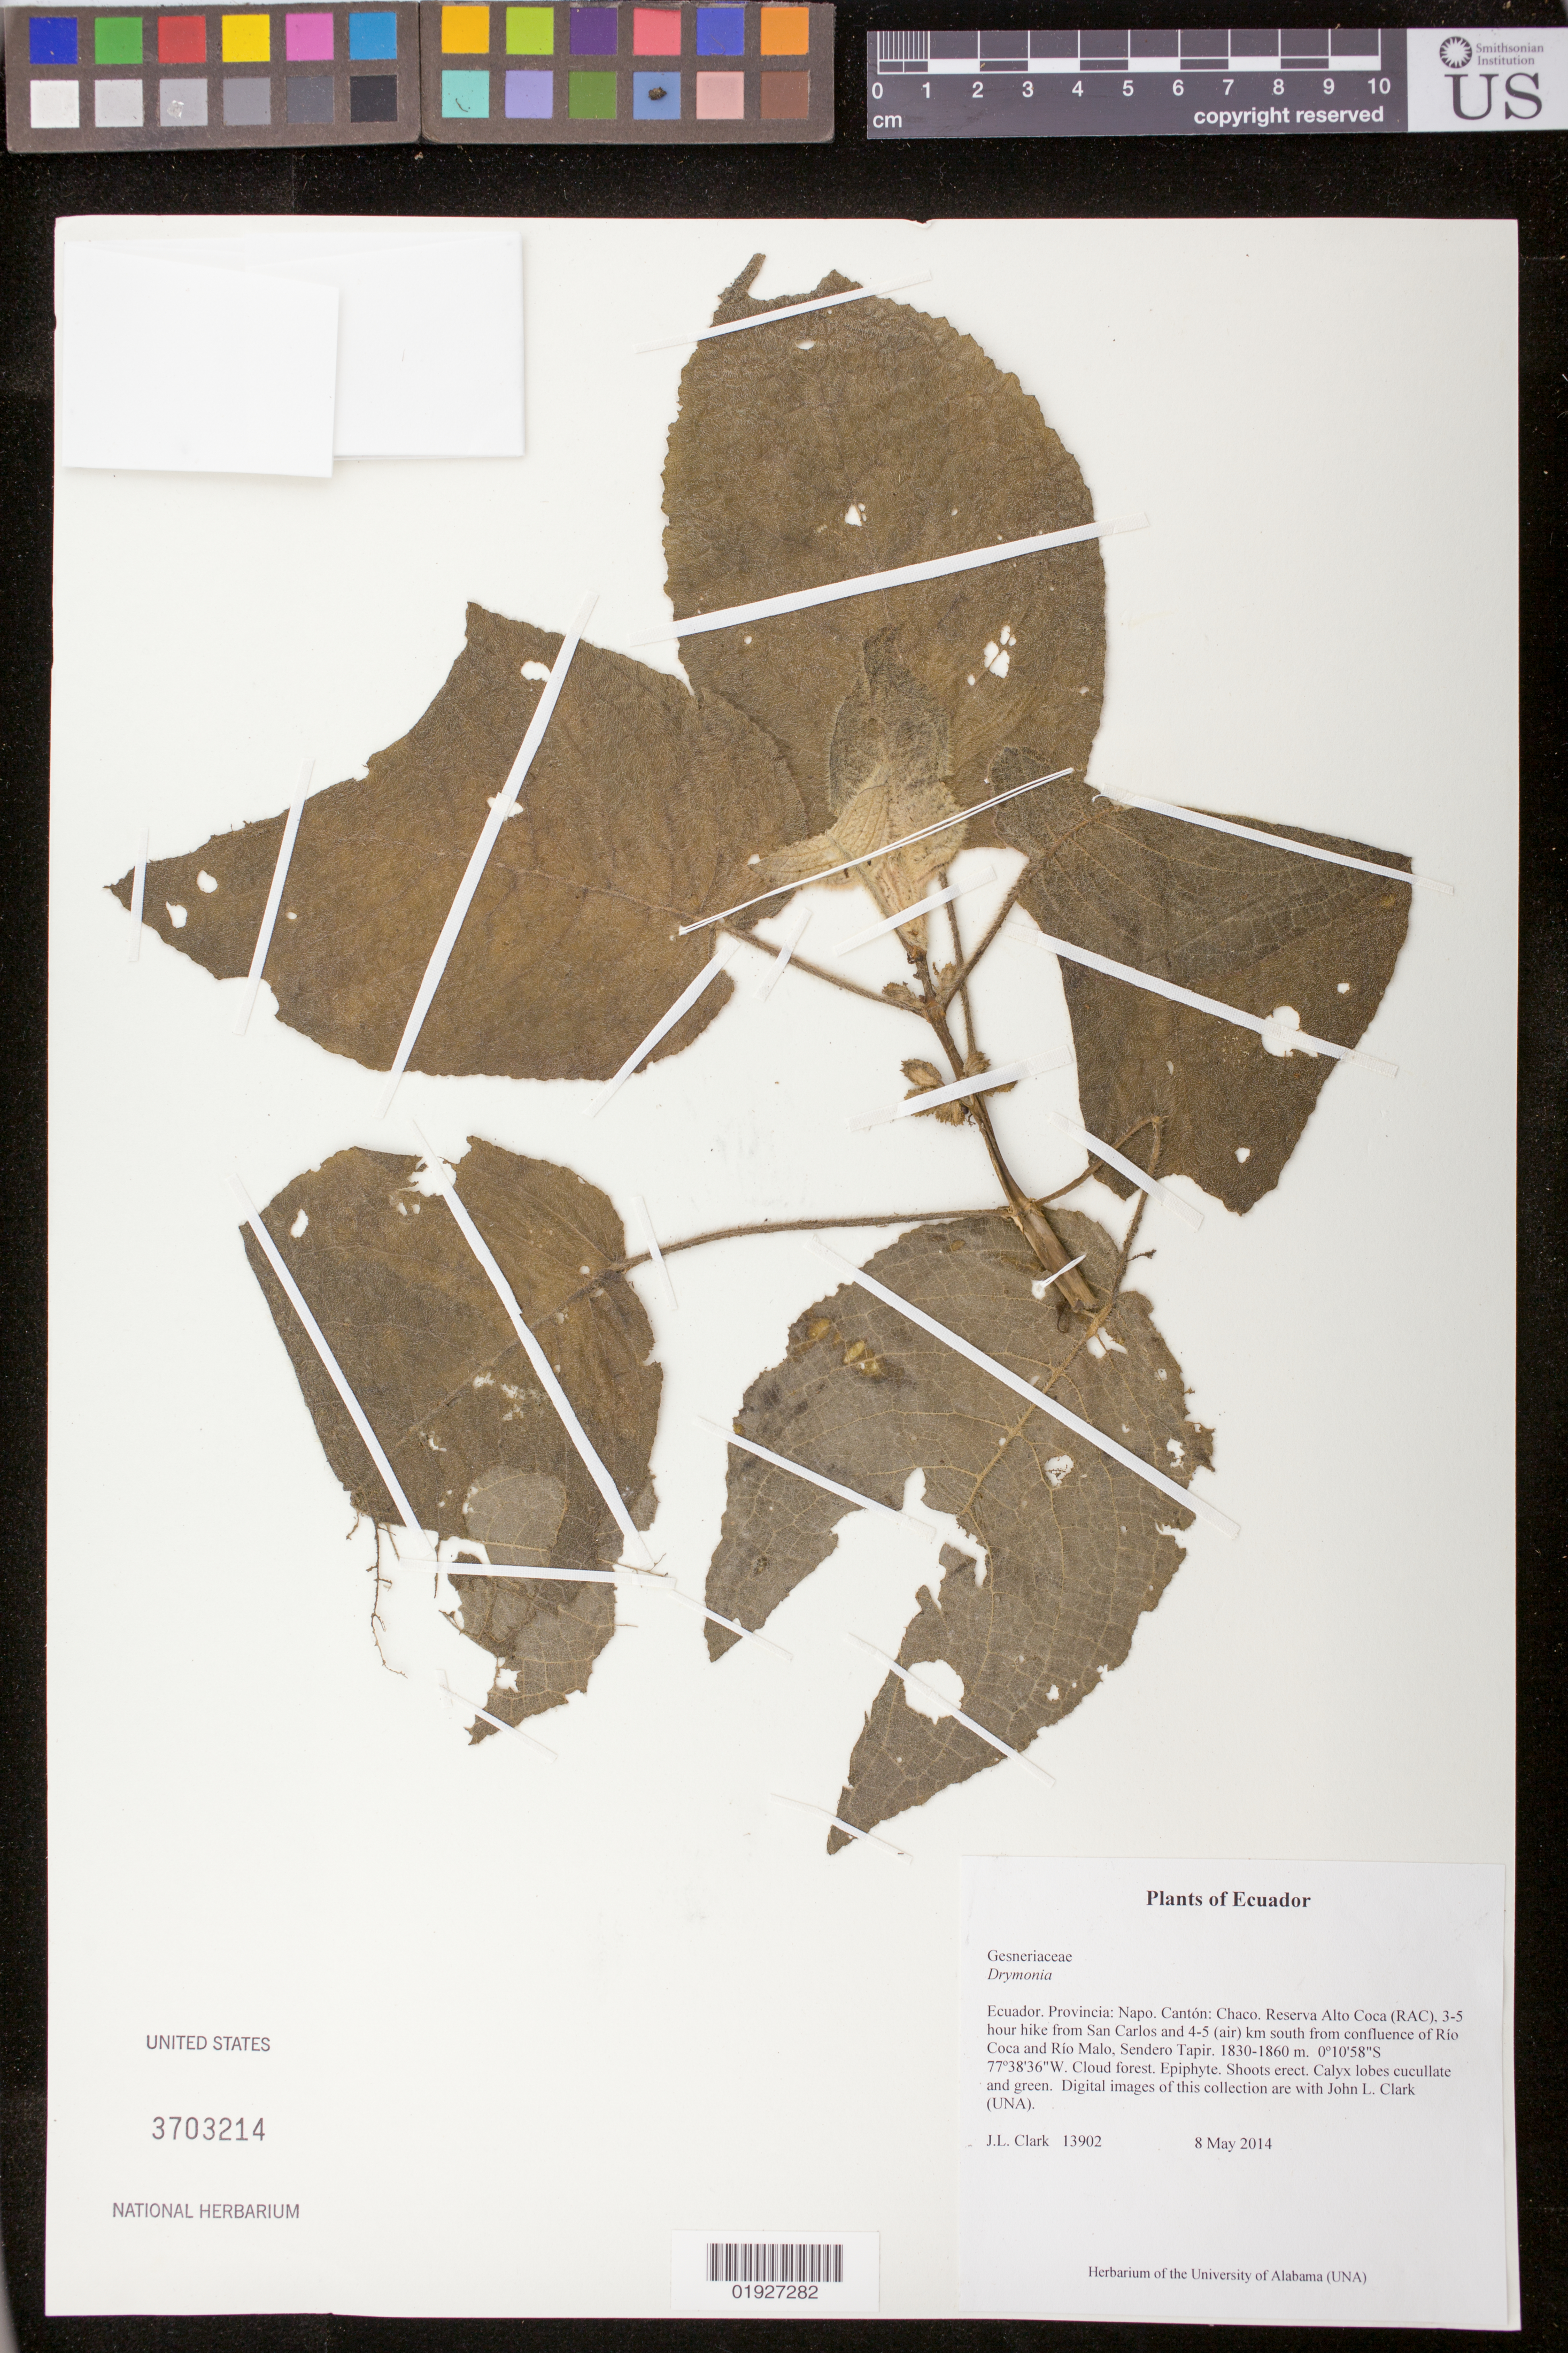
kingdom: Plantae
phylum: Tracheophyta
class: Magnoliopsida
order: Lamiales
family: Gesneriaceae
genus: Drymonia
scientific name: Drymonia sp.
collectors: J. L. Clark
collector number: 13902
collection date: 2014-05-08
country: Ecuador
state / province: Napo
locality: Canton: Chaco. Reserva Alto Coca (RAC), 3-5 hour hike from San Carlos and 4-5 (air) km south from confluence of Rio Coca and Rio Malo, Sendero Tapir.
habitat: Cloud forest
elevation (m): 1830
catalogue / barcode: US 3703214